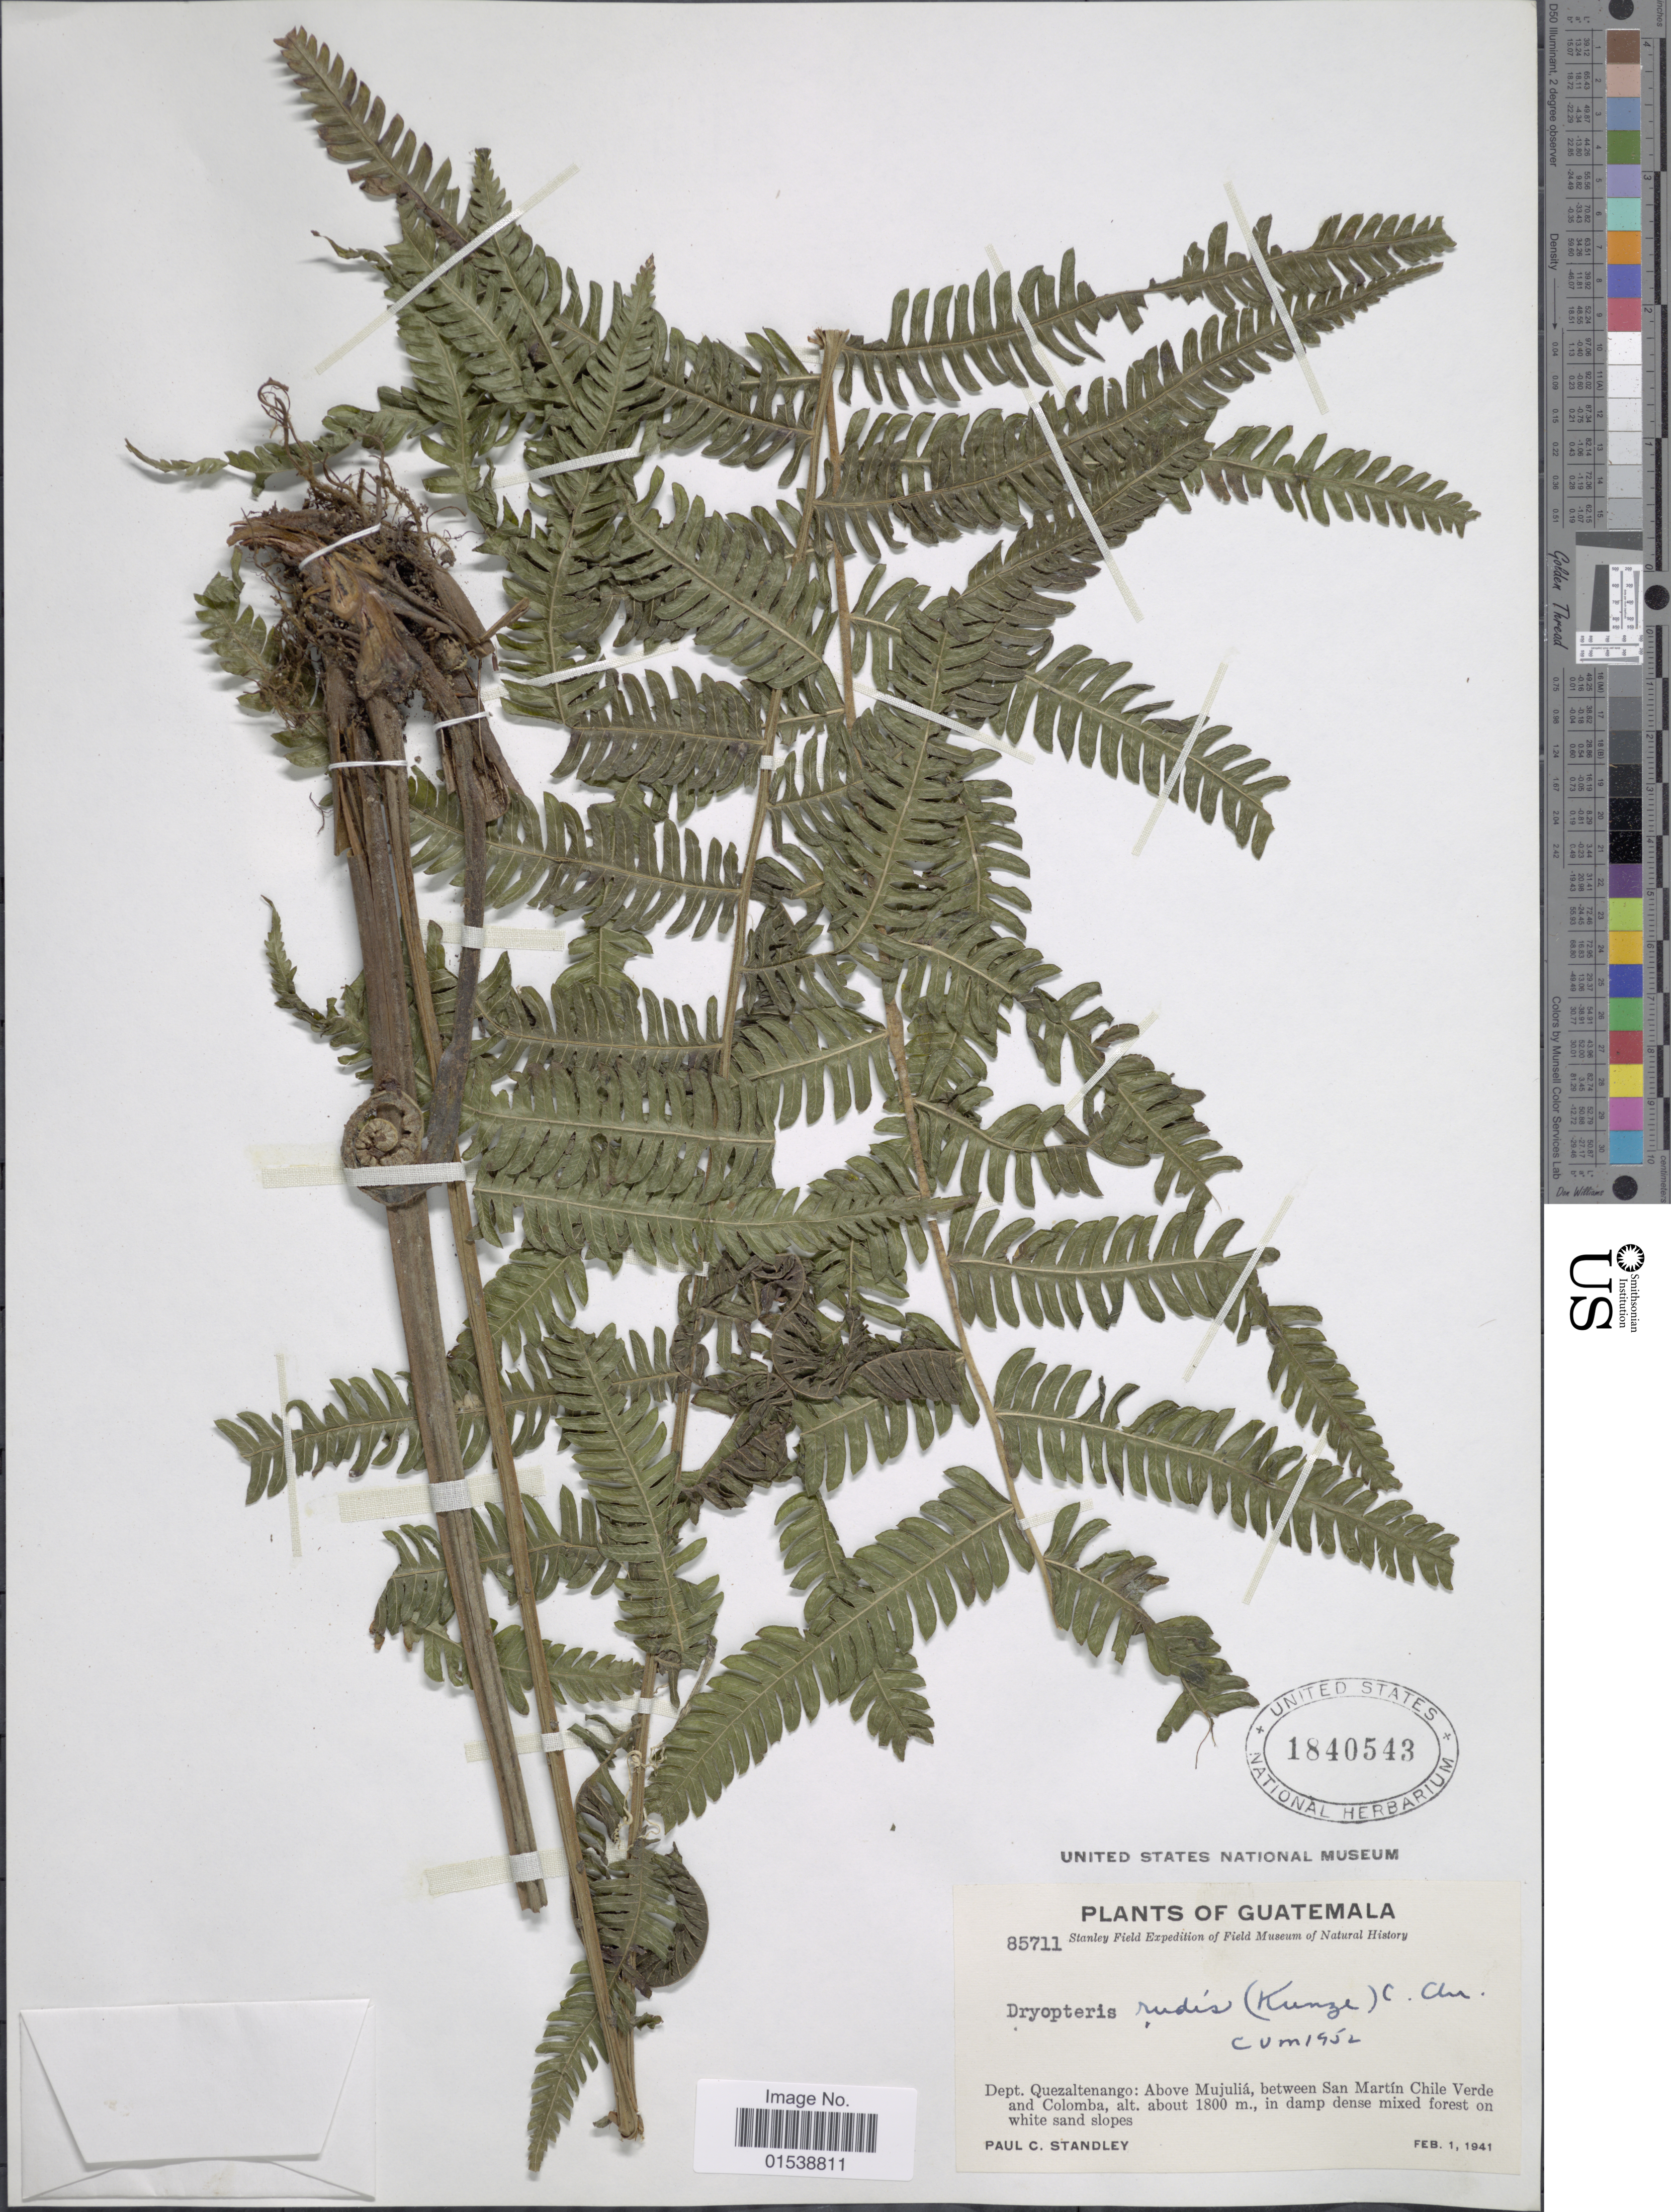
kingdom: Plantae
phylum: Tracheophyta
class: Polypodiopsida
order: Polypodiales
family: Thelypteridaceae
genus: Amauropelta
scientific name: Amauropelta rudis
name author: (Kunze) Pic. Serm.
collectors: P. C. Standley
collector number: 85711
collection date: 1941-02-01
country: Guatemala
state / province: Quetzaltenango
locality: Dept. Quezaltenango: above Mujulia, between San Martin Chile Verde and Colomba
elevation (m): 1800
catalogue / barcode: US 1840543